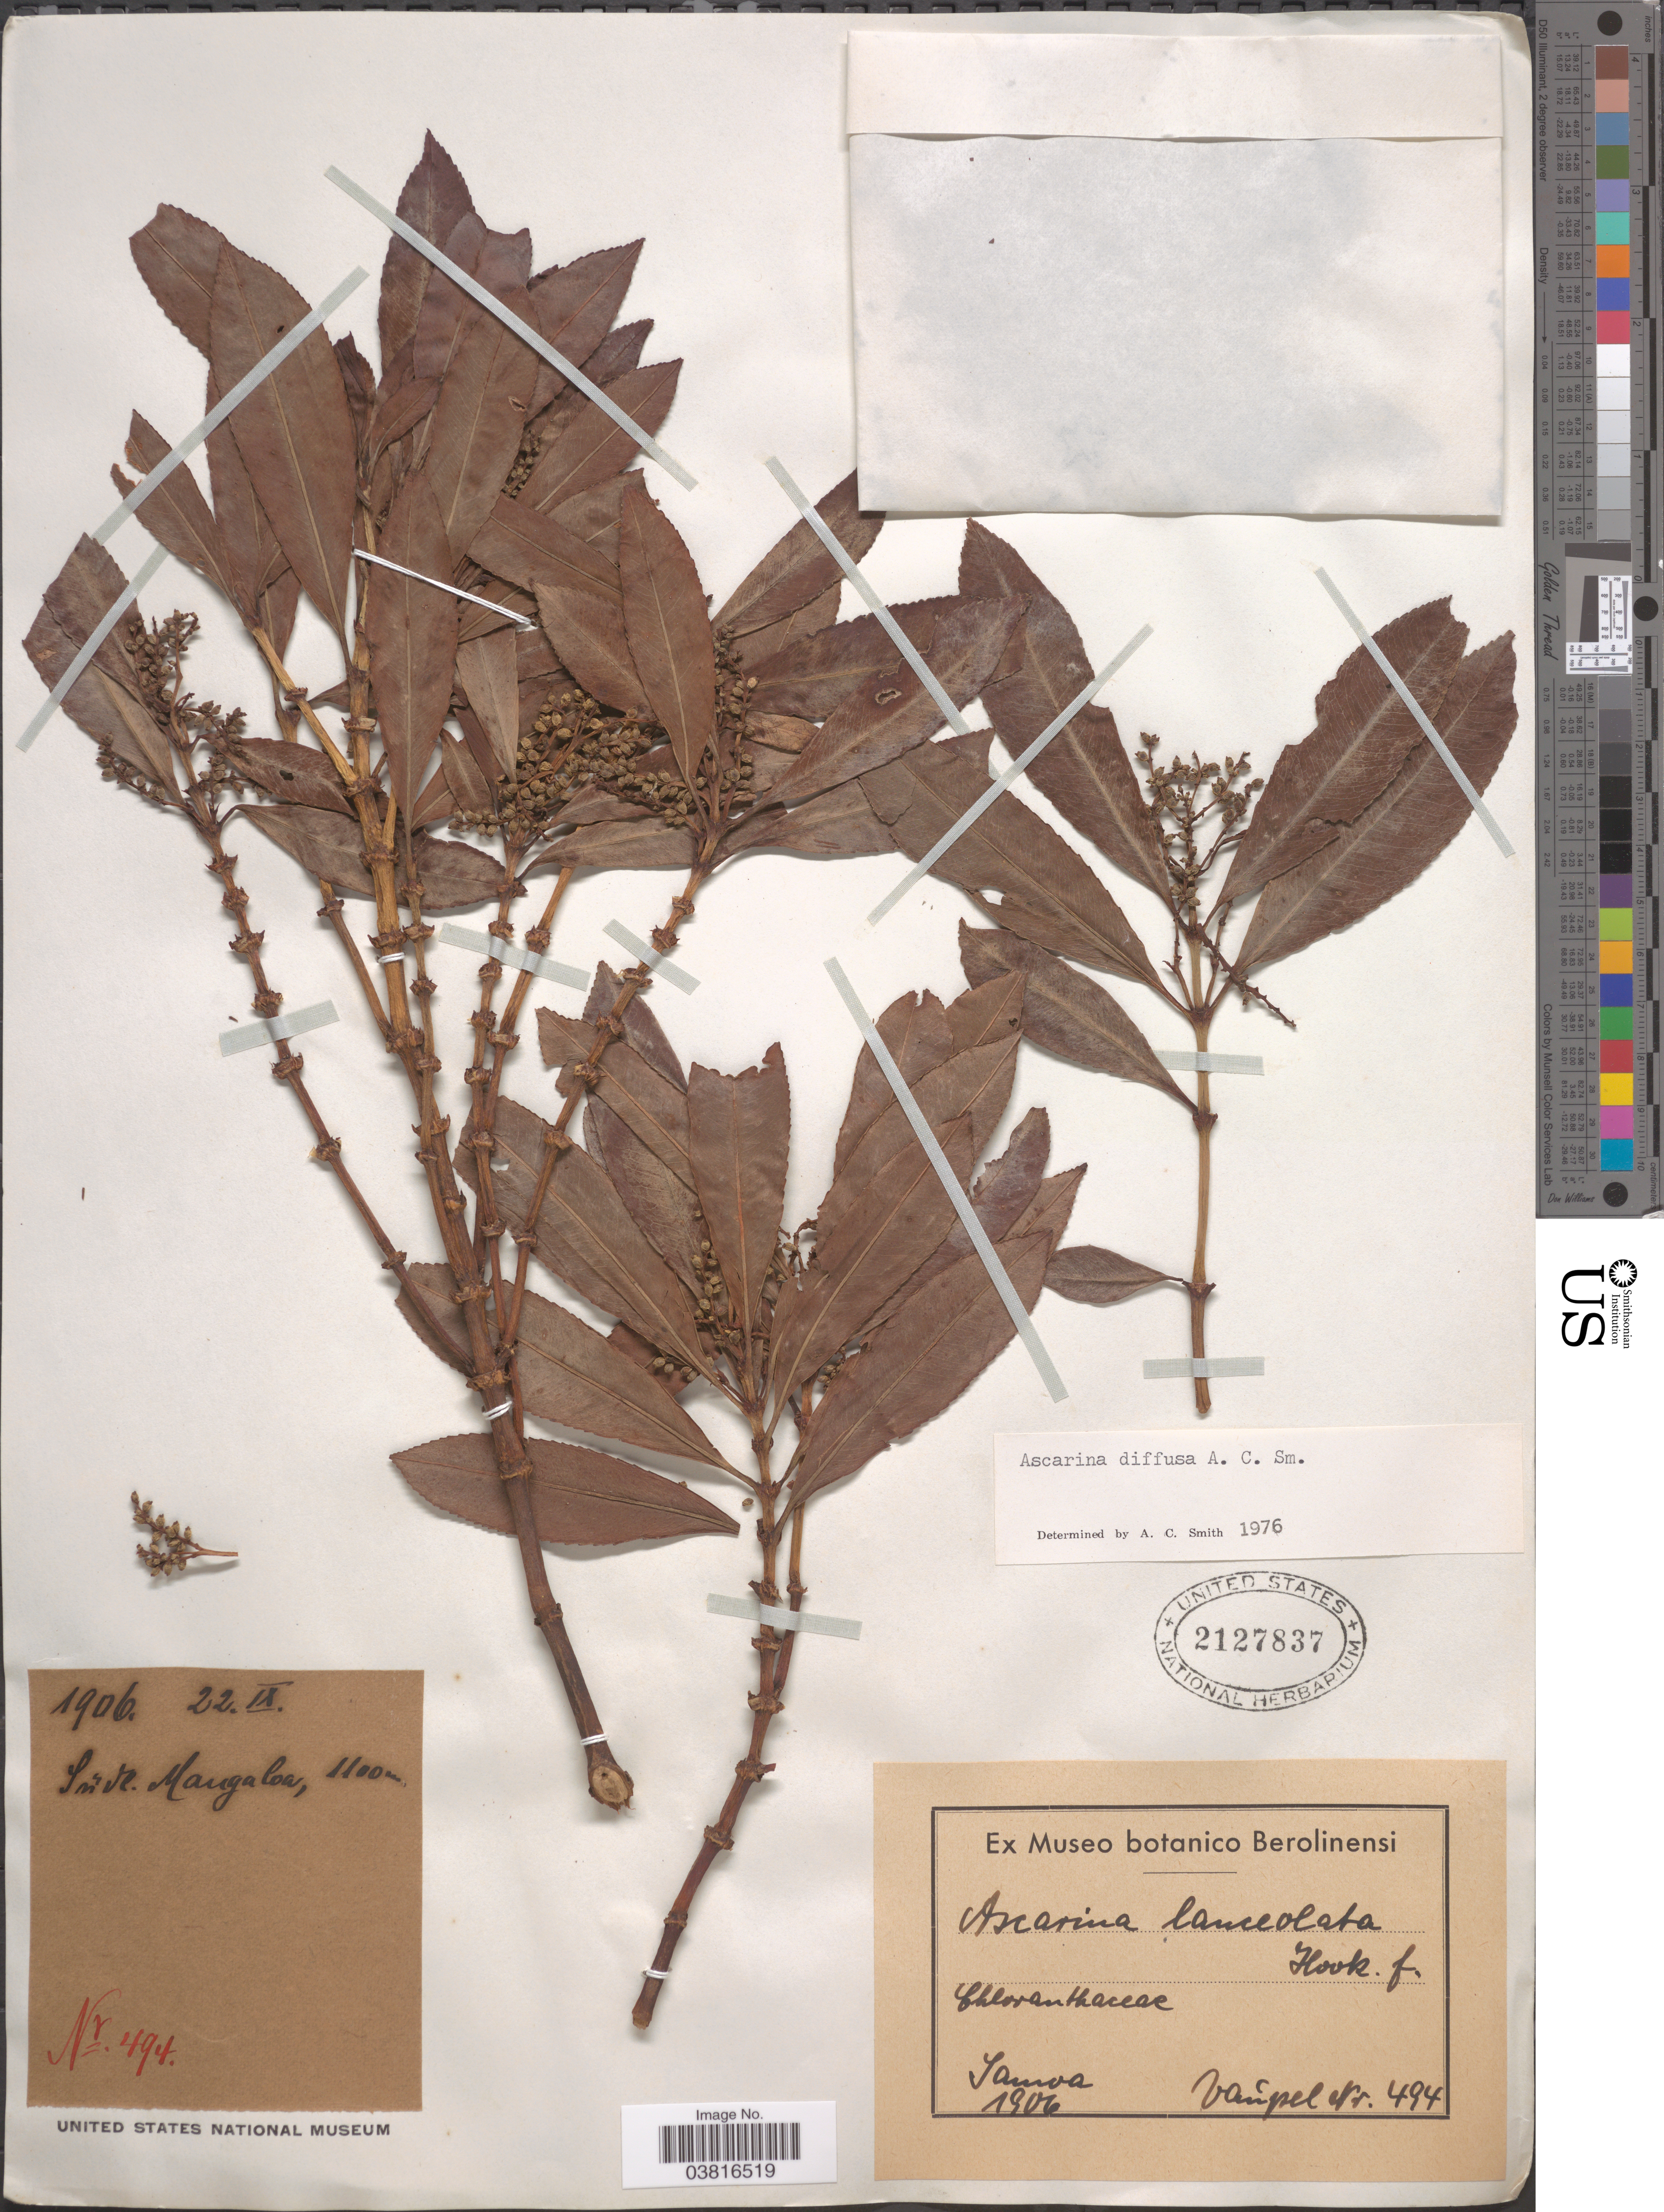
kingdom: Plantae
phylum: Tracheophyta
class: Magnoliopsida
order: Chloranthales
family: Chloranthaceae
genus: Ascarina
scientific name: Ascarina diffusa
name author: A.C. Sm.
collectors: Vaupel, --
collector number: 494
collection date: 1906-09-22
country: Samoa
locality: Sudl Maugaloa. Samoa.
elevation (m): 1100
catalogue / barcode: US 2127837